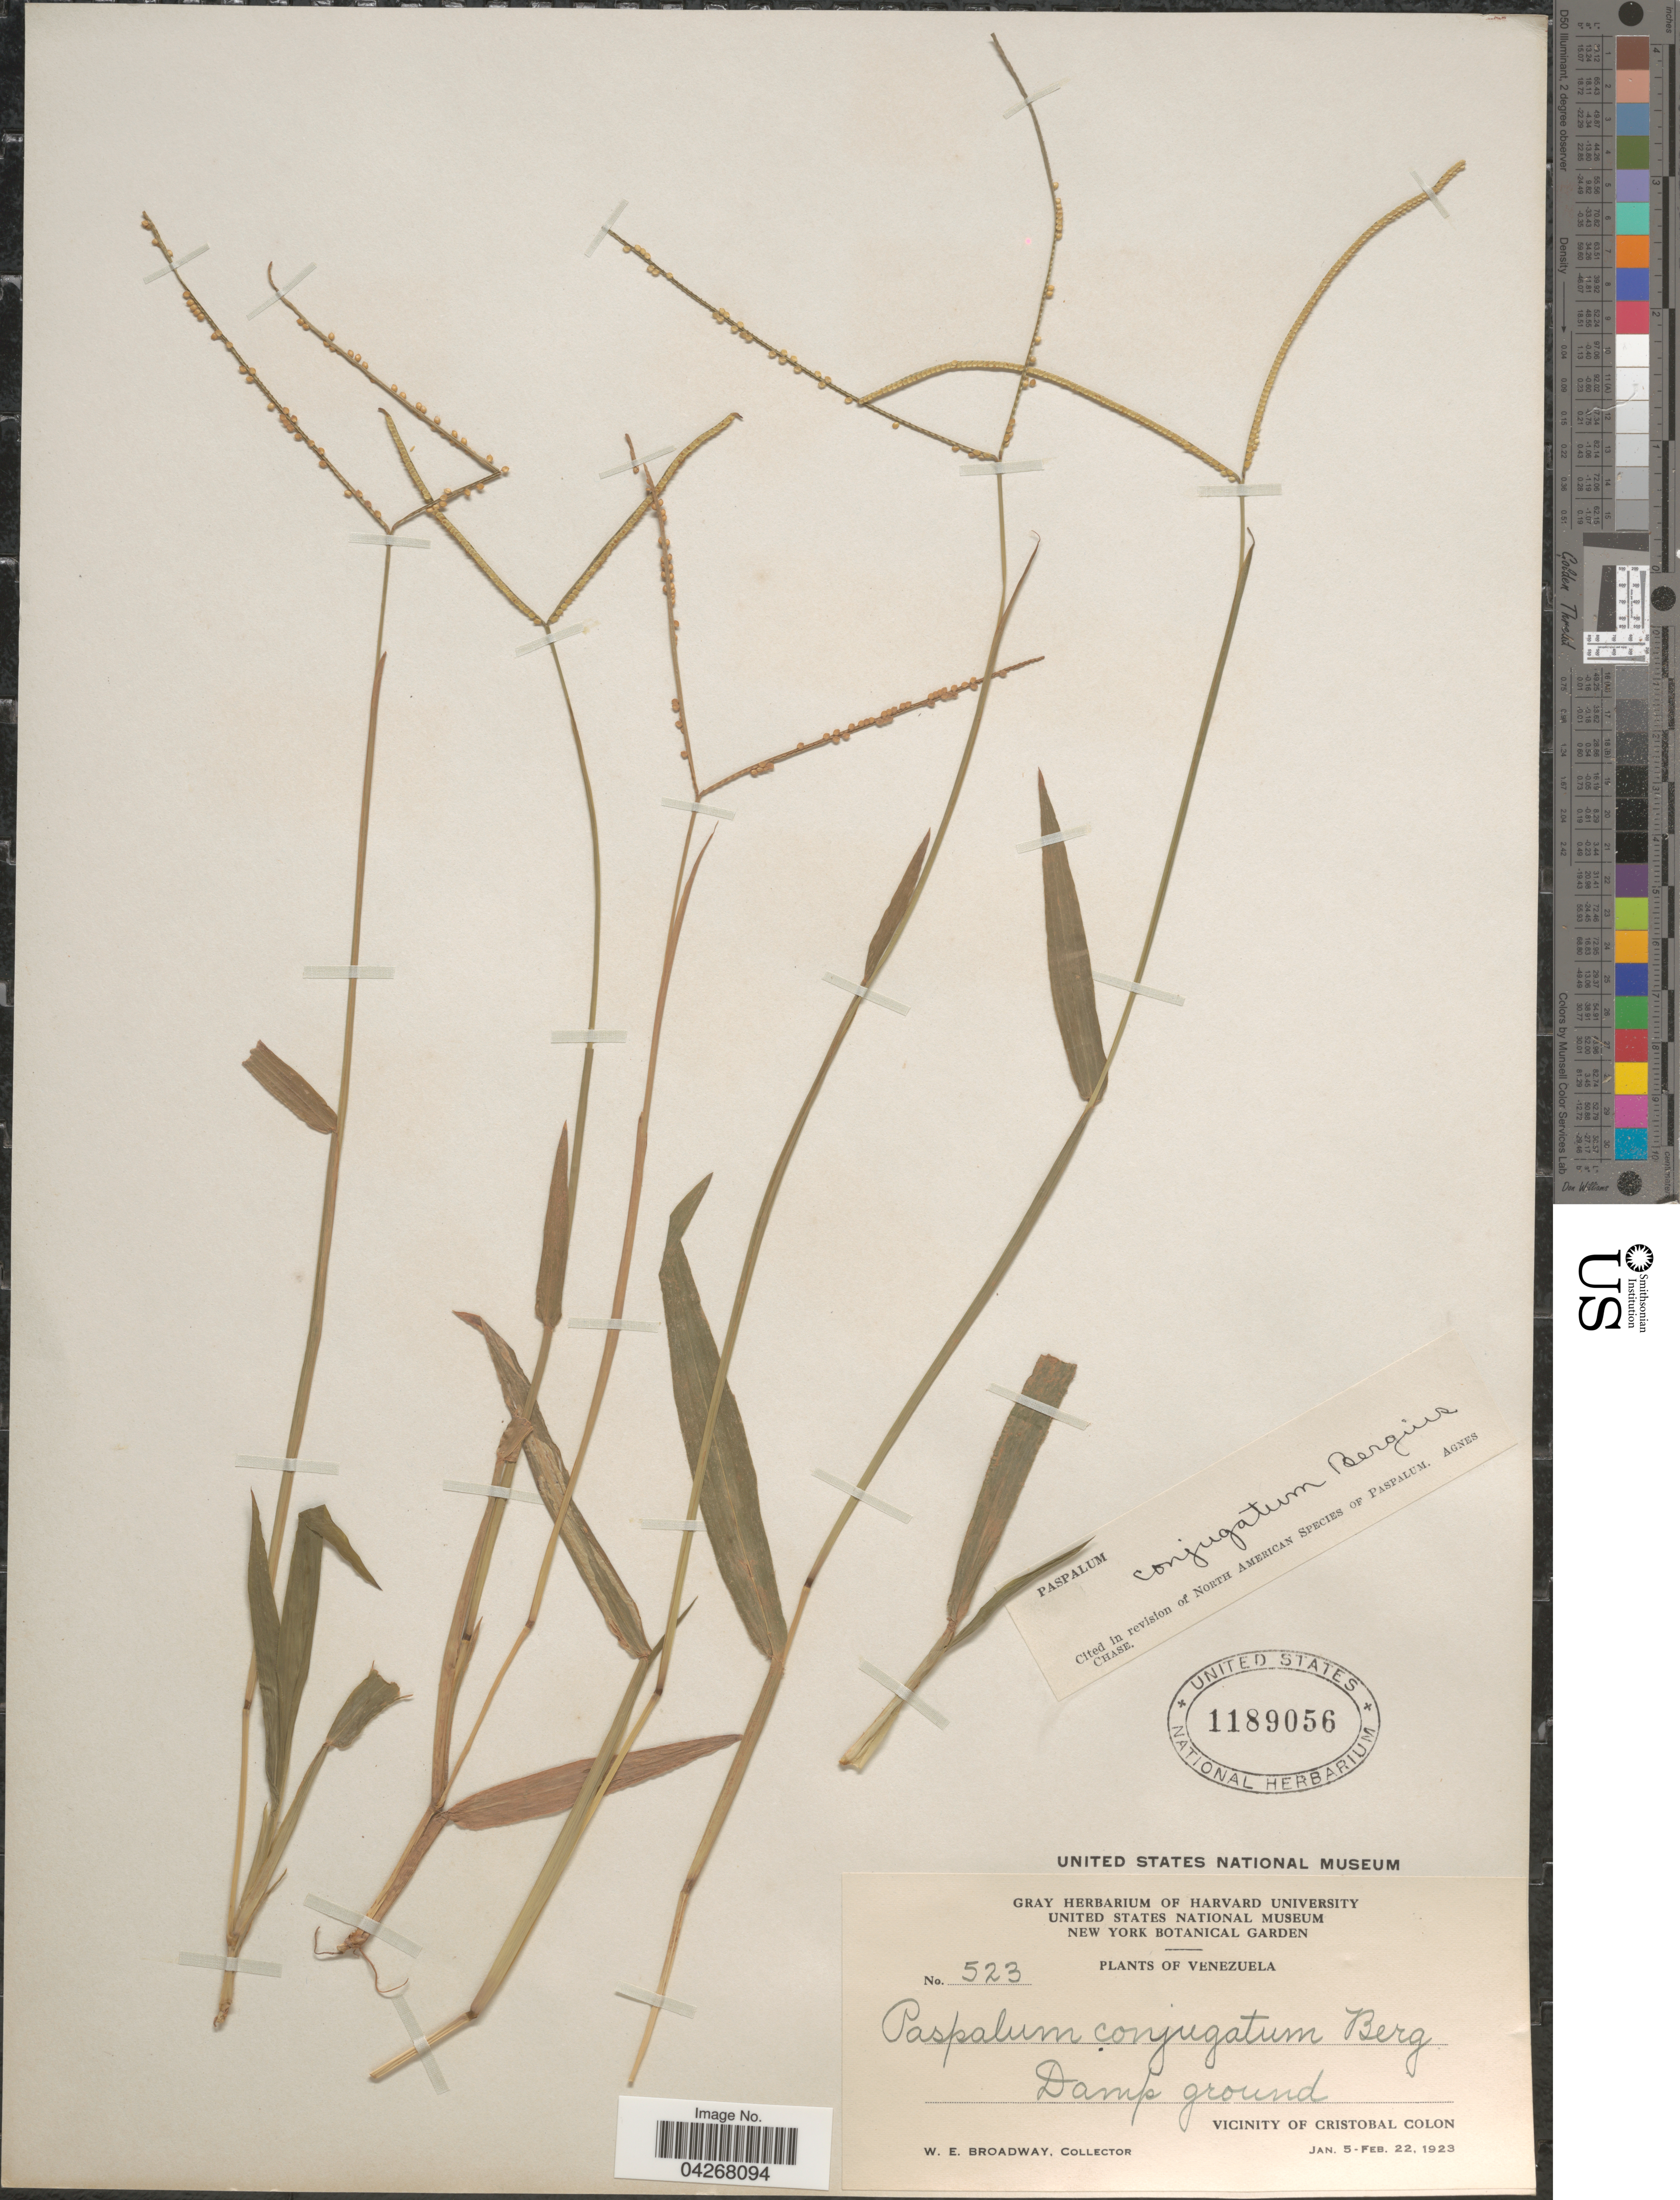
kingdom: Plantae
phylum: Tracheophyta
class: Liliopsida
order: Poales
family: Poaceae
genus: Paspalum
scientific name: Paspalum conjugatum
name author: P.J. Bergius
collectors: W. E. Broadway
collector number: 523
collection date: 1923-01-05/1923-02-22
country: Venezuela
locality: Damp ground. Vicinity of Cristobal Colon.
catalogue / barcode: US 1189056